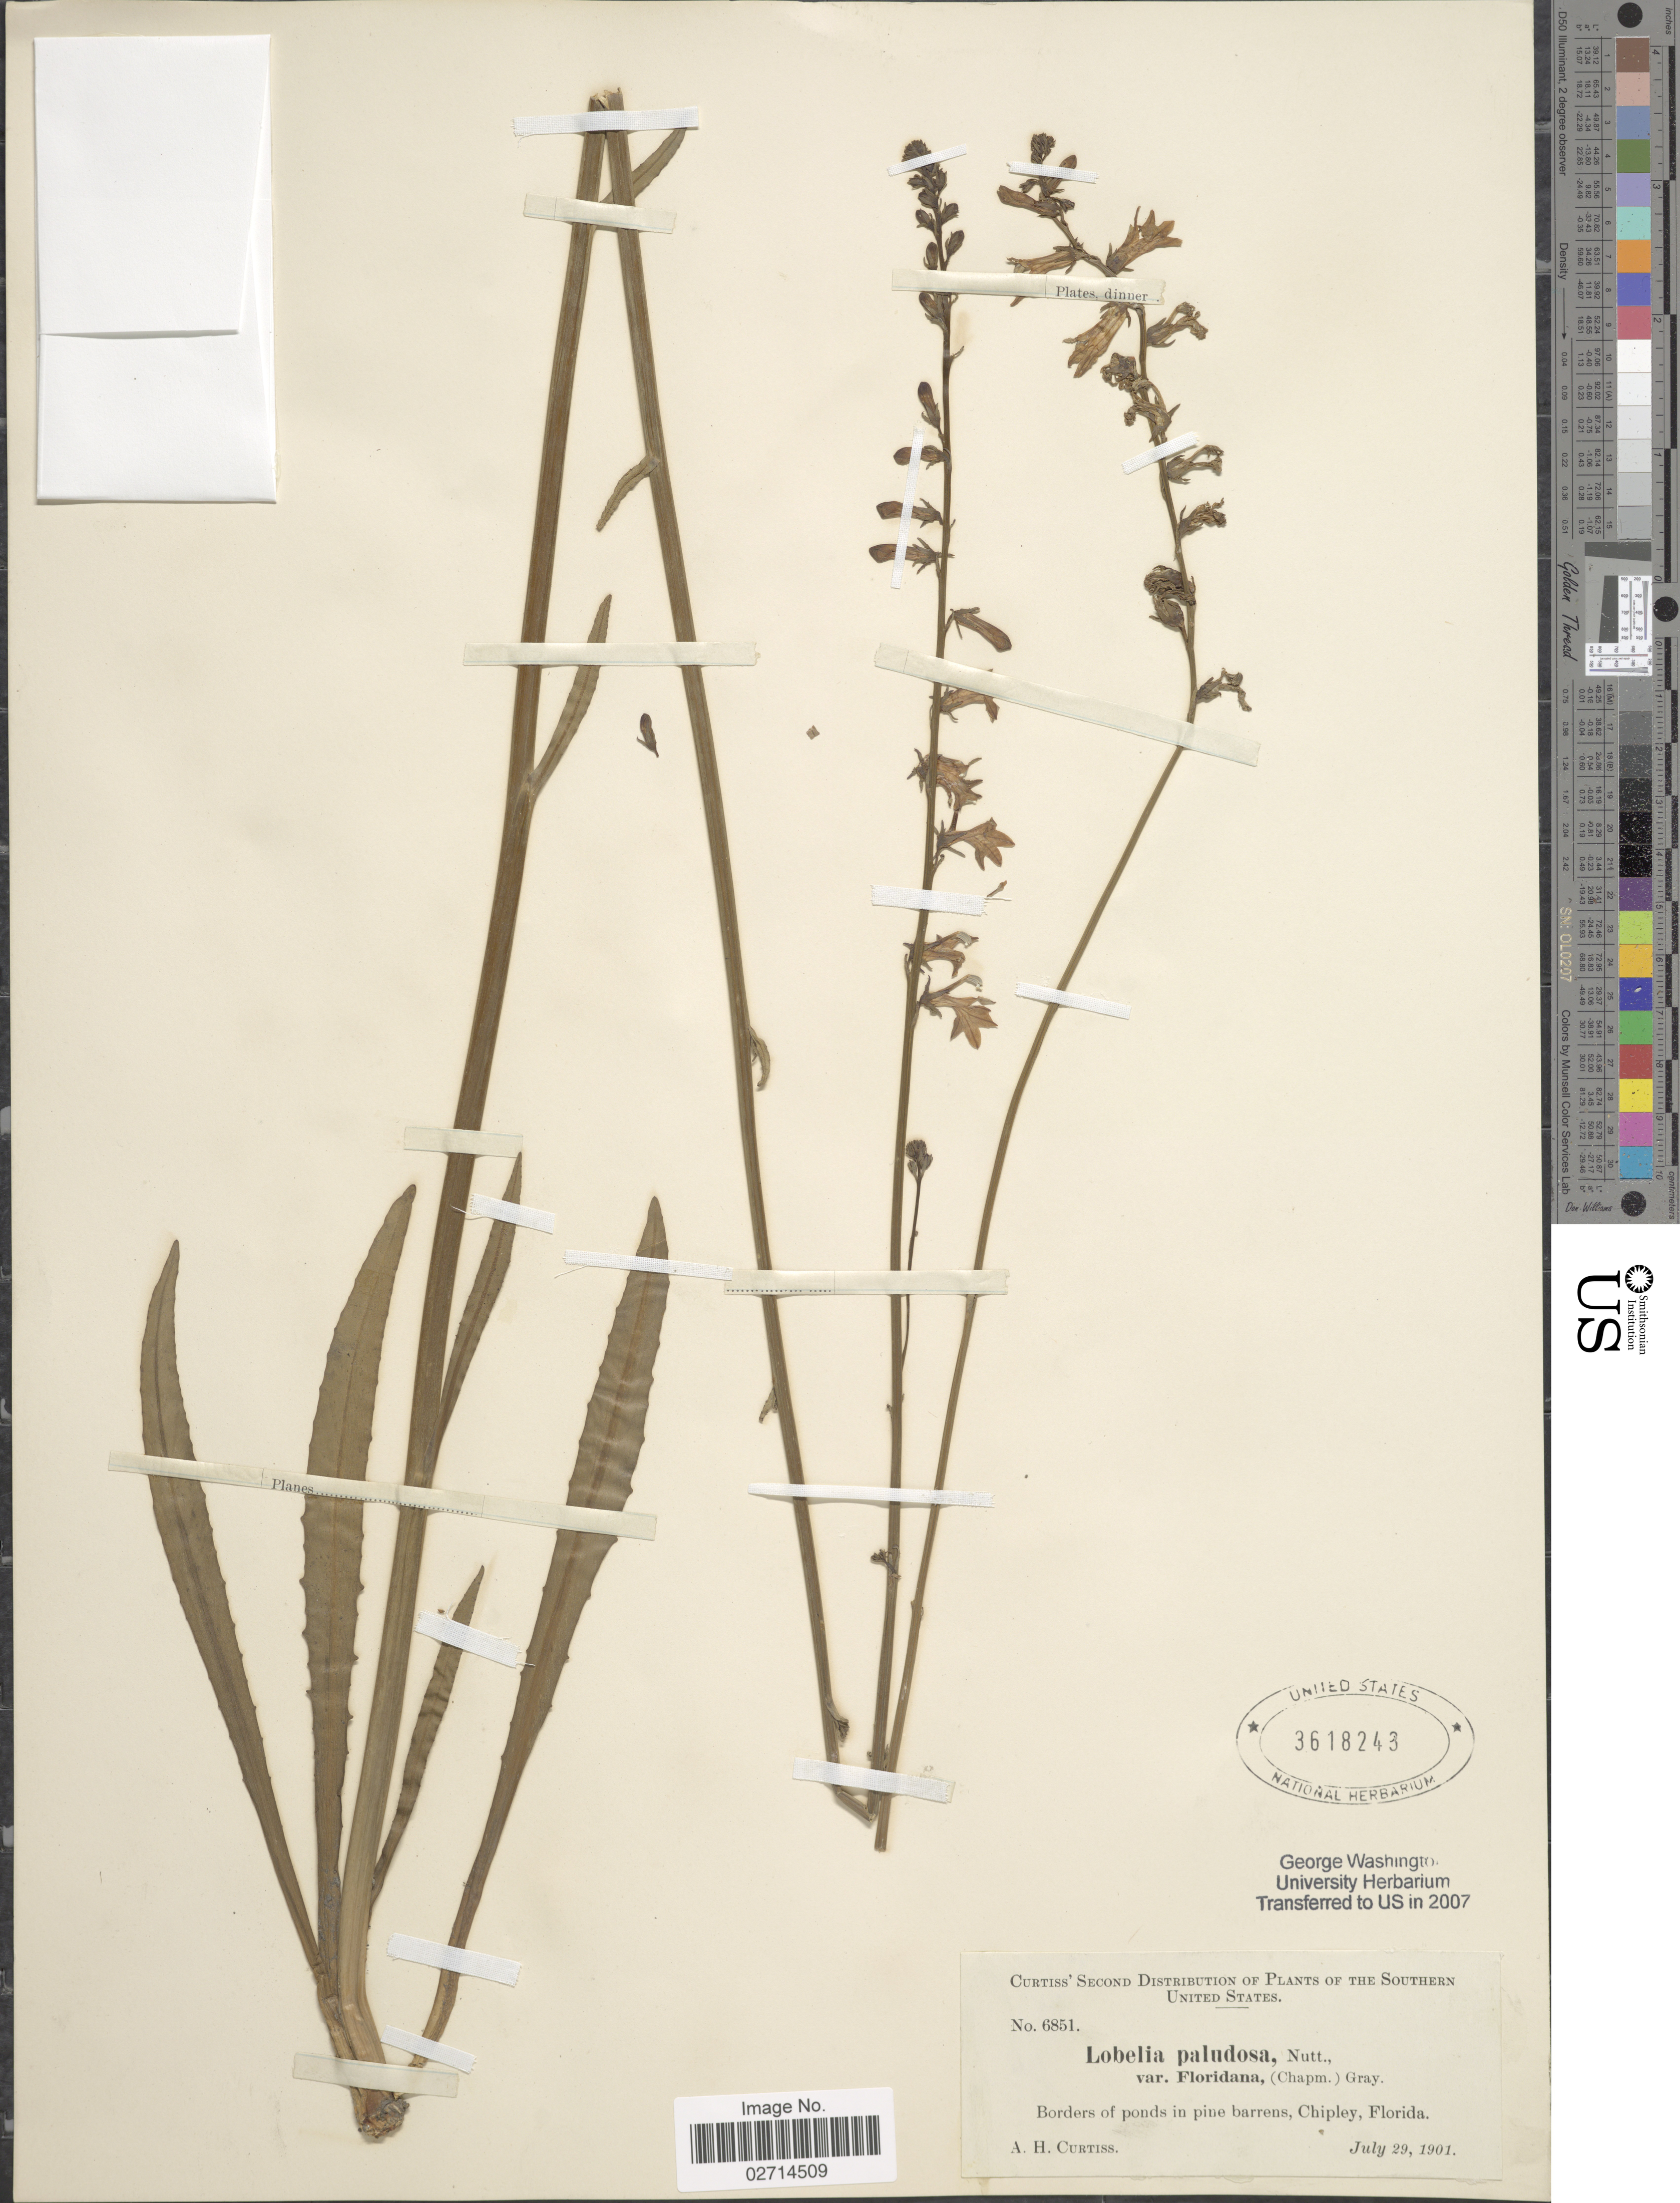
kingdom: Plantae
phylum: Tracheophyta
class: Magnoliopsida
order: Asterales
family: Campanulaceae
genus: Lobelia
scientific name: Lobelia paludosa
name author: Nutt.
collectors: A. H. Curtiss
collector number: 6851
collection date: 1901-07-29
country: United States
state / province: Florida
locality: Borders of ponds in pine barrens, Chipley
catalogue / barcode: US 3618243